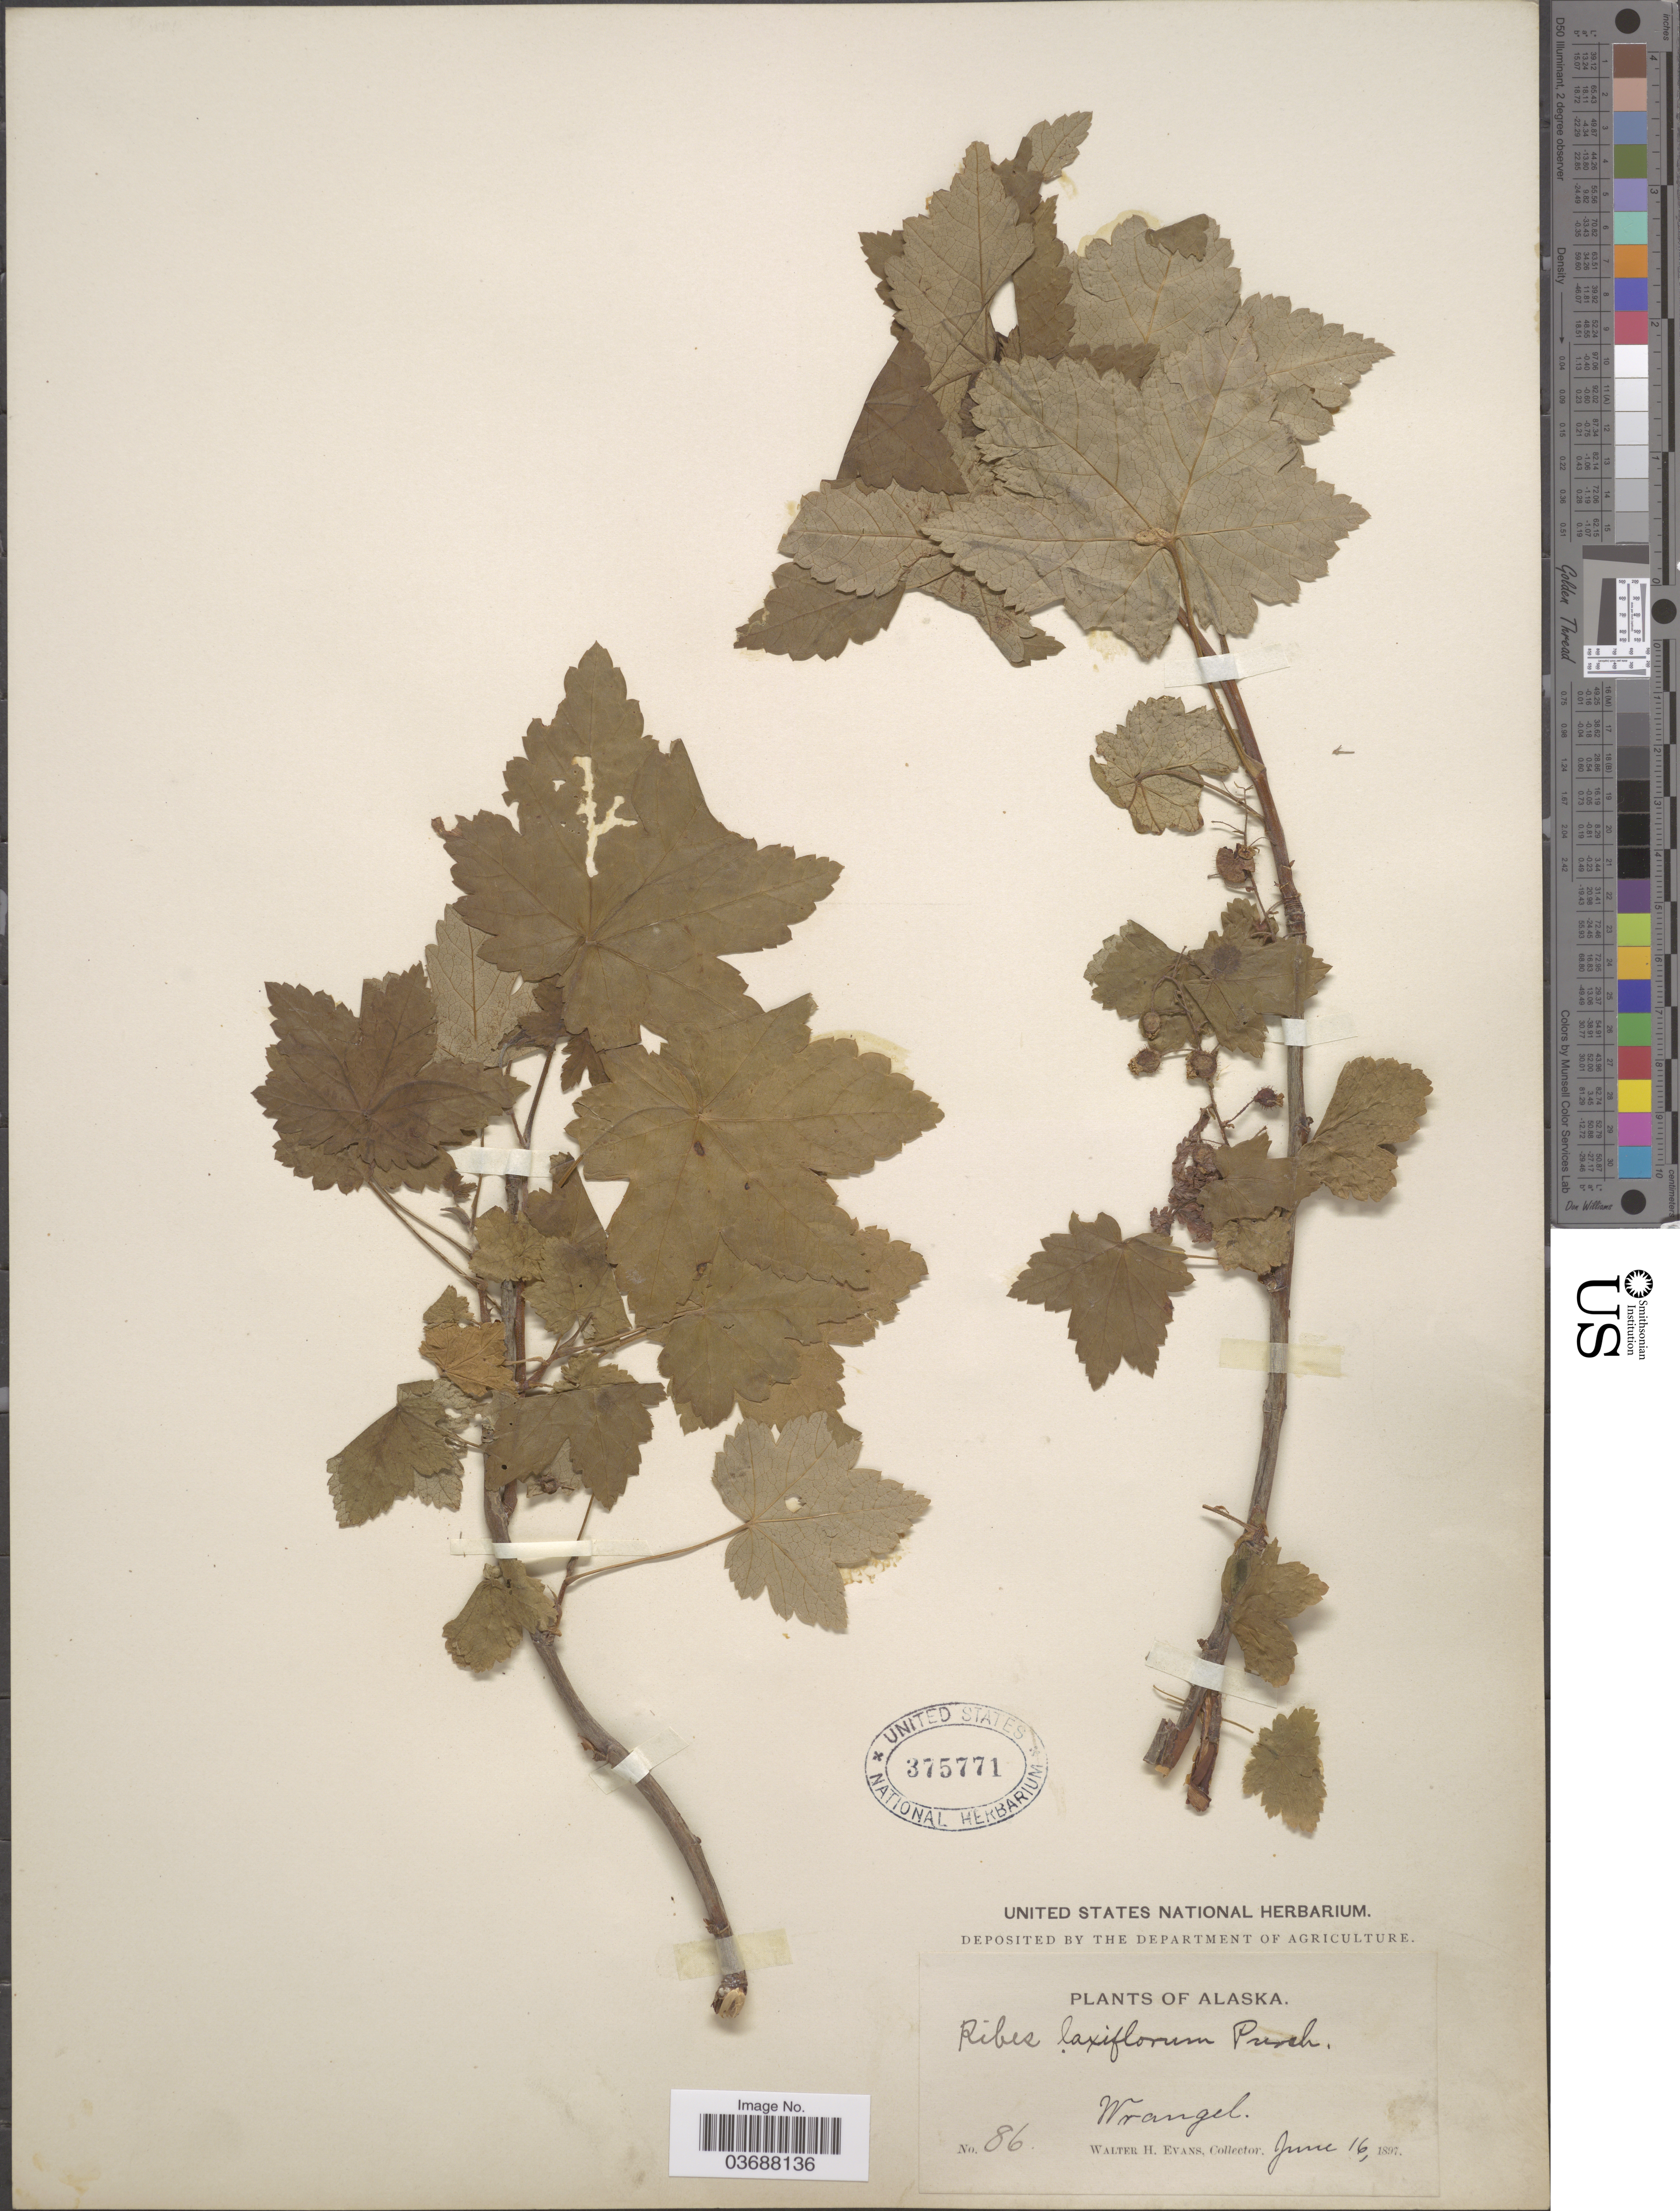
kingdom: Plantae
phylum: Tracheophyta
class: Magnoliopsida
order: Saxifragales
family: Grossulariaceae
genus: Ribes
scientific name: Ribes laxiflorum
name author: Pursh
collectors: W. H. Evans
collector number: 86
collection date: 1897-06-16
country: United States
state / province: Alaska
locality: Wrangell.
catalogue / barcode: US 375771